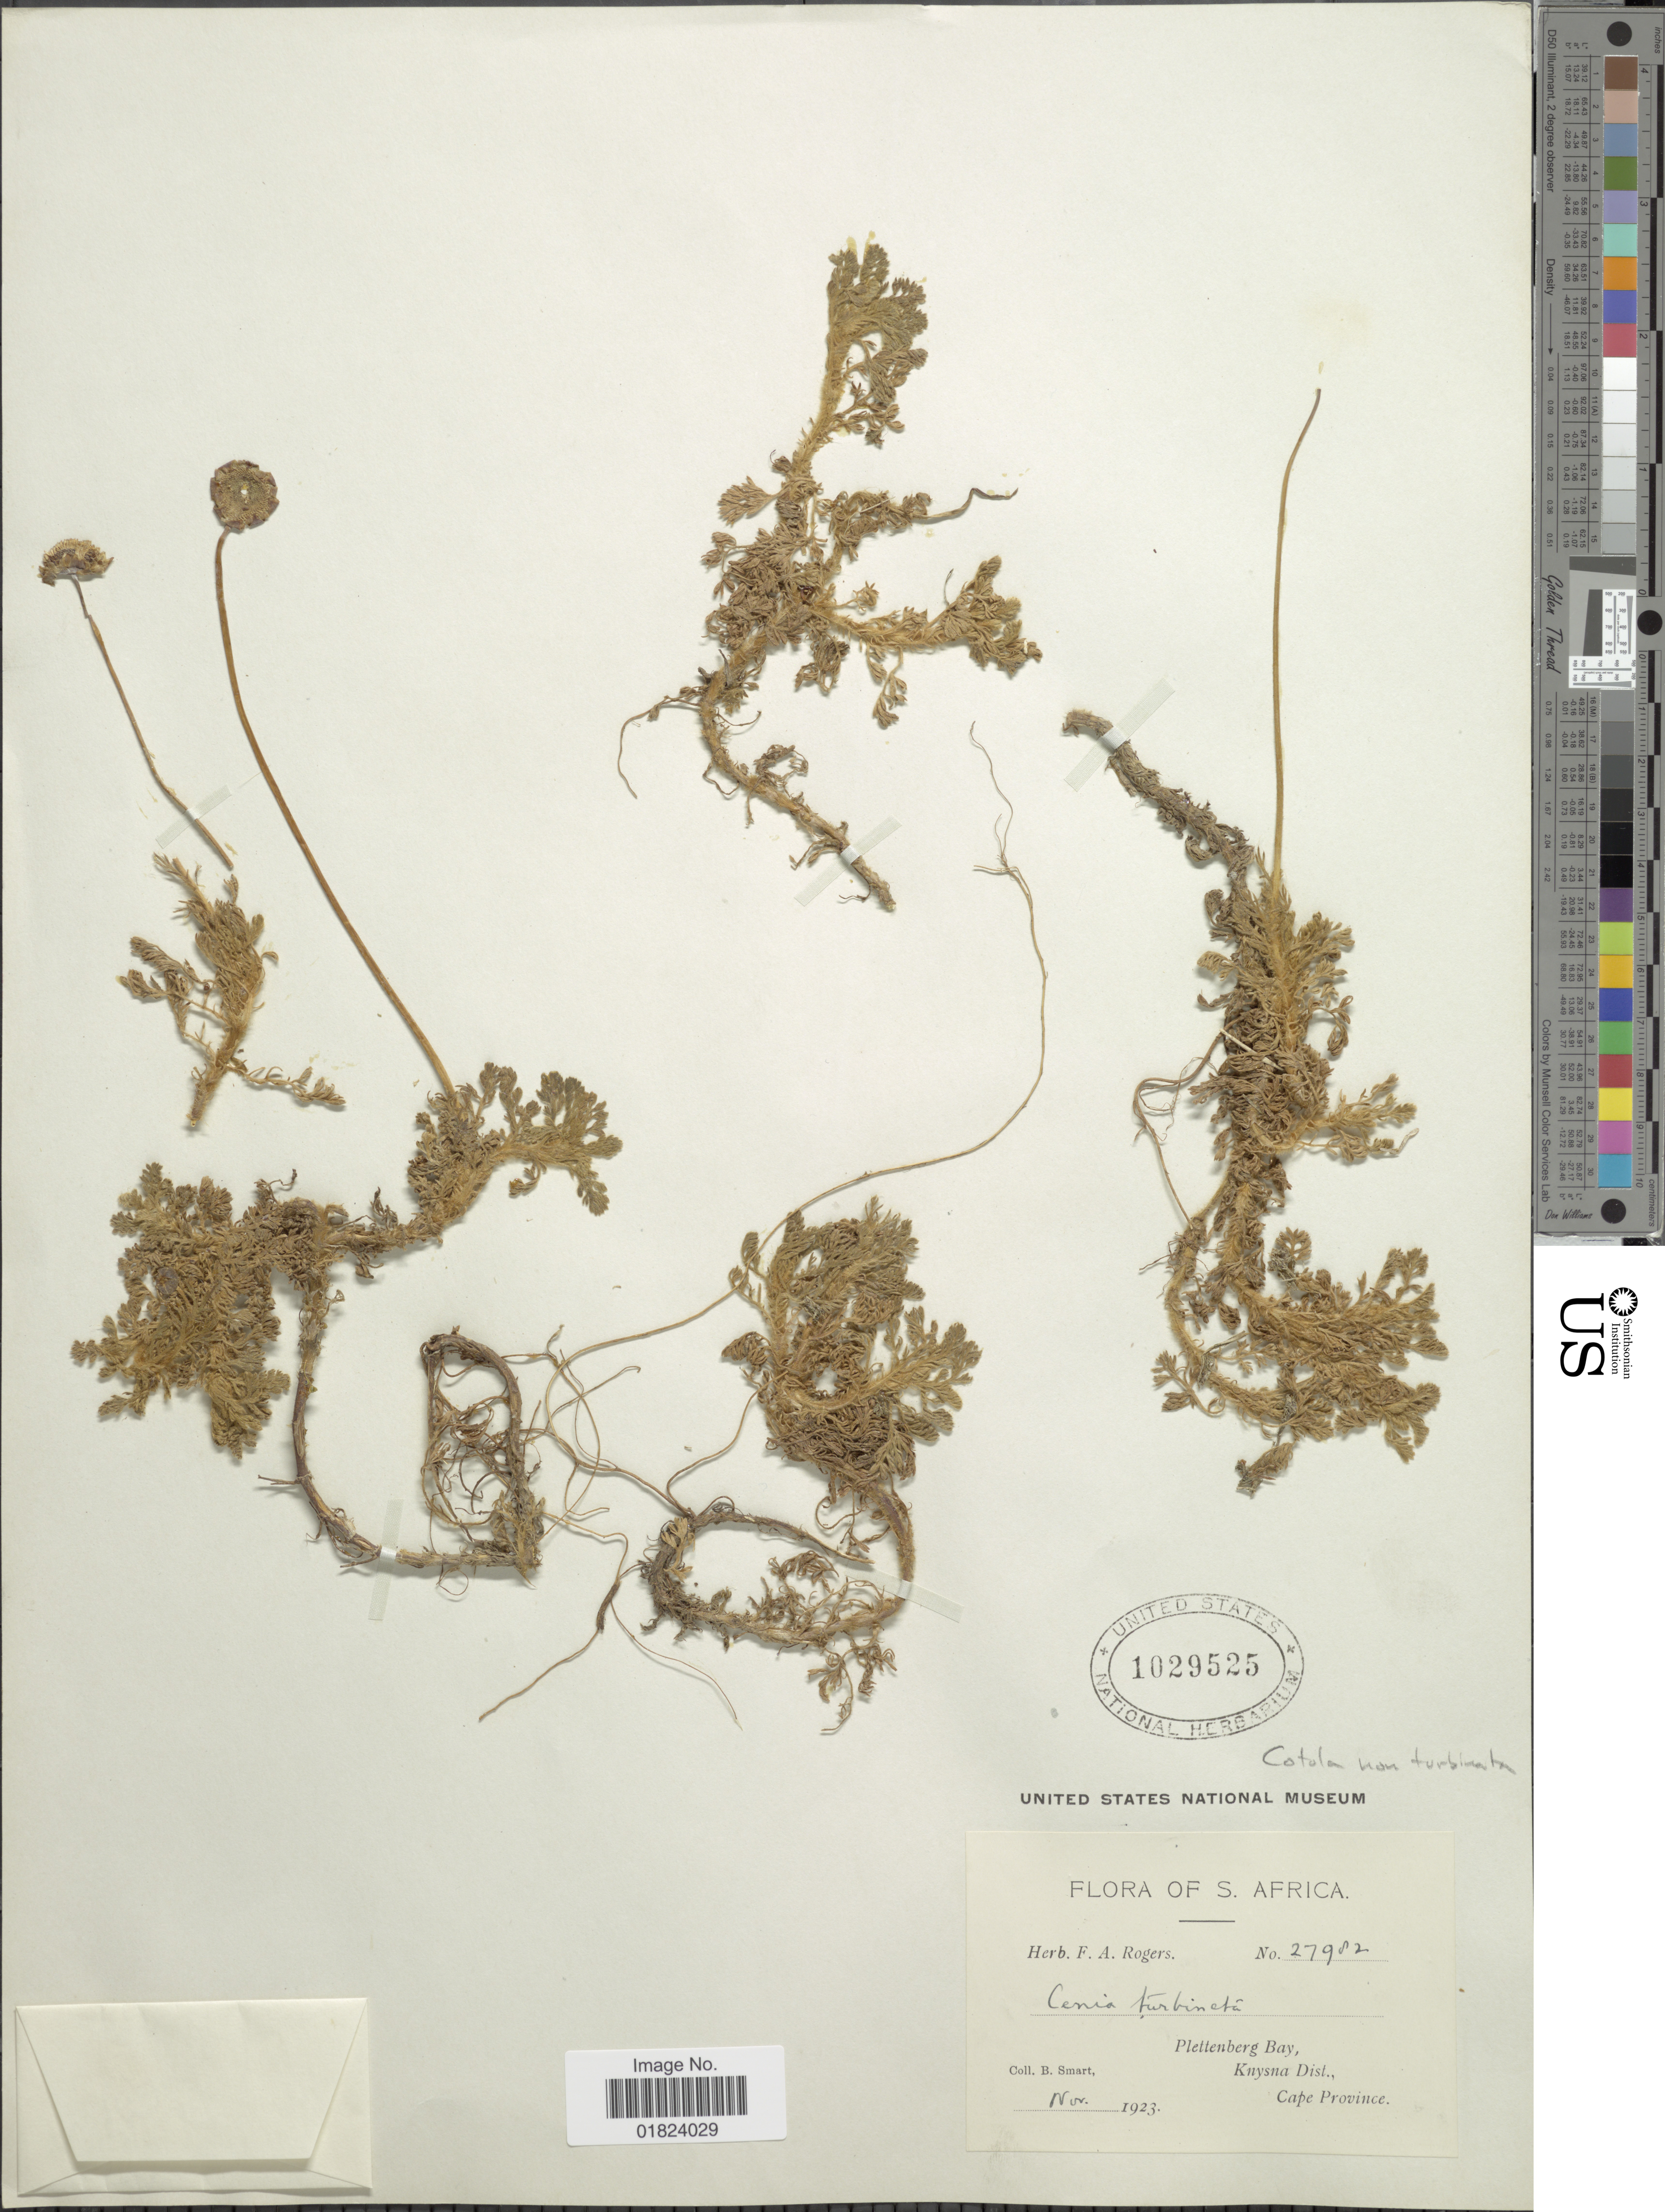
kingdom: Plantae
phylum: Tracheophyta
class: Magnoliopsida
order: Asterales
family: Asteraceae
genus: Cotula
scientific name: Cotula sp.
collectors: B. Smart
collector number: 27982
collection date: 1923-11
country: South Africa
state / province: Western Cape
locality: Plettenberg Bay, Knysna Dist.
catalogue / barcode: US 1029525